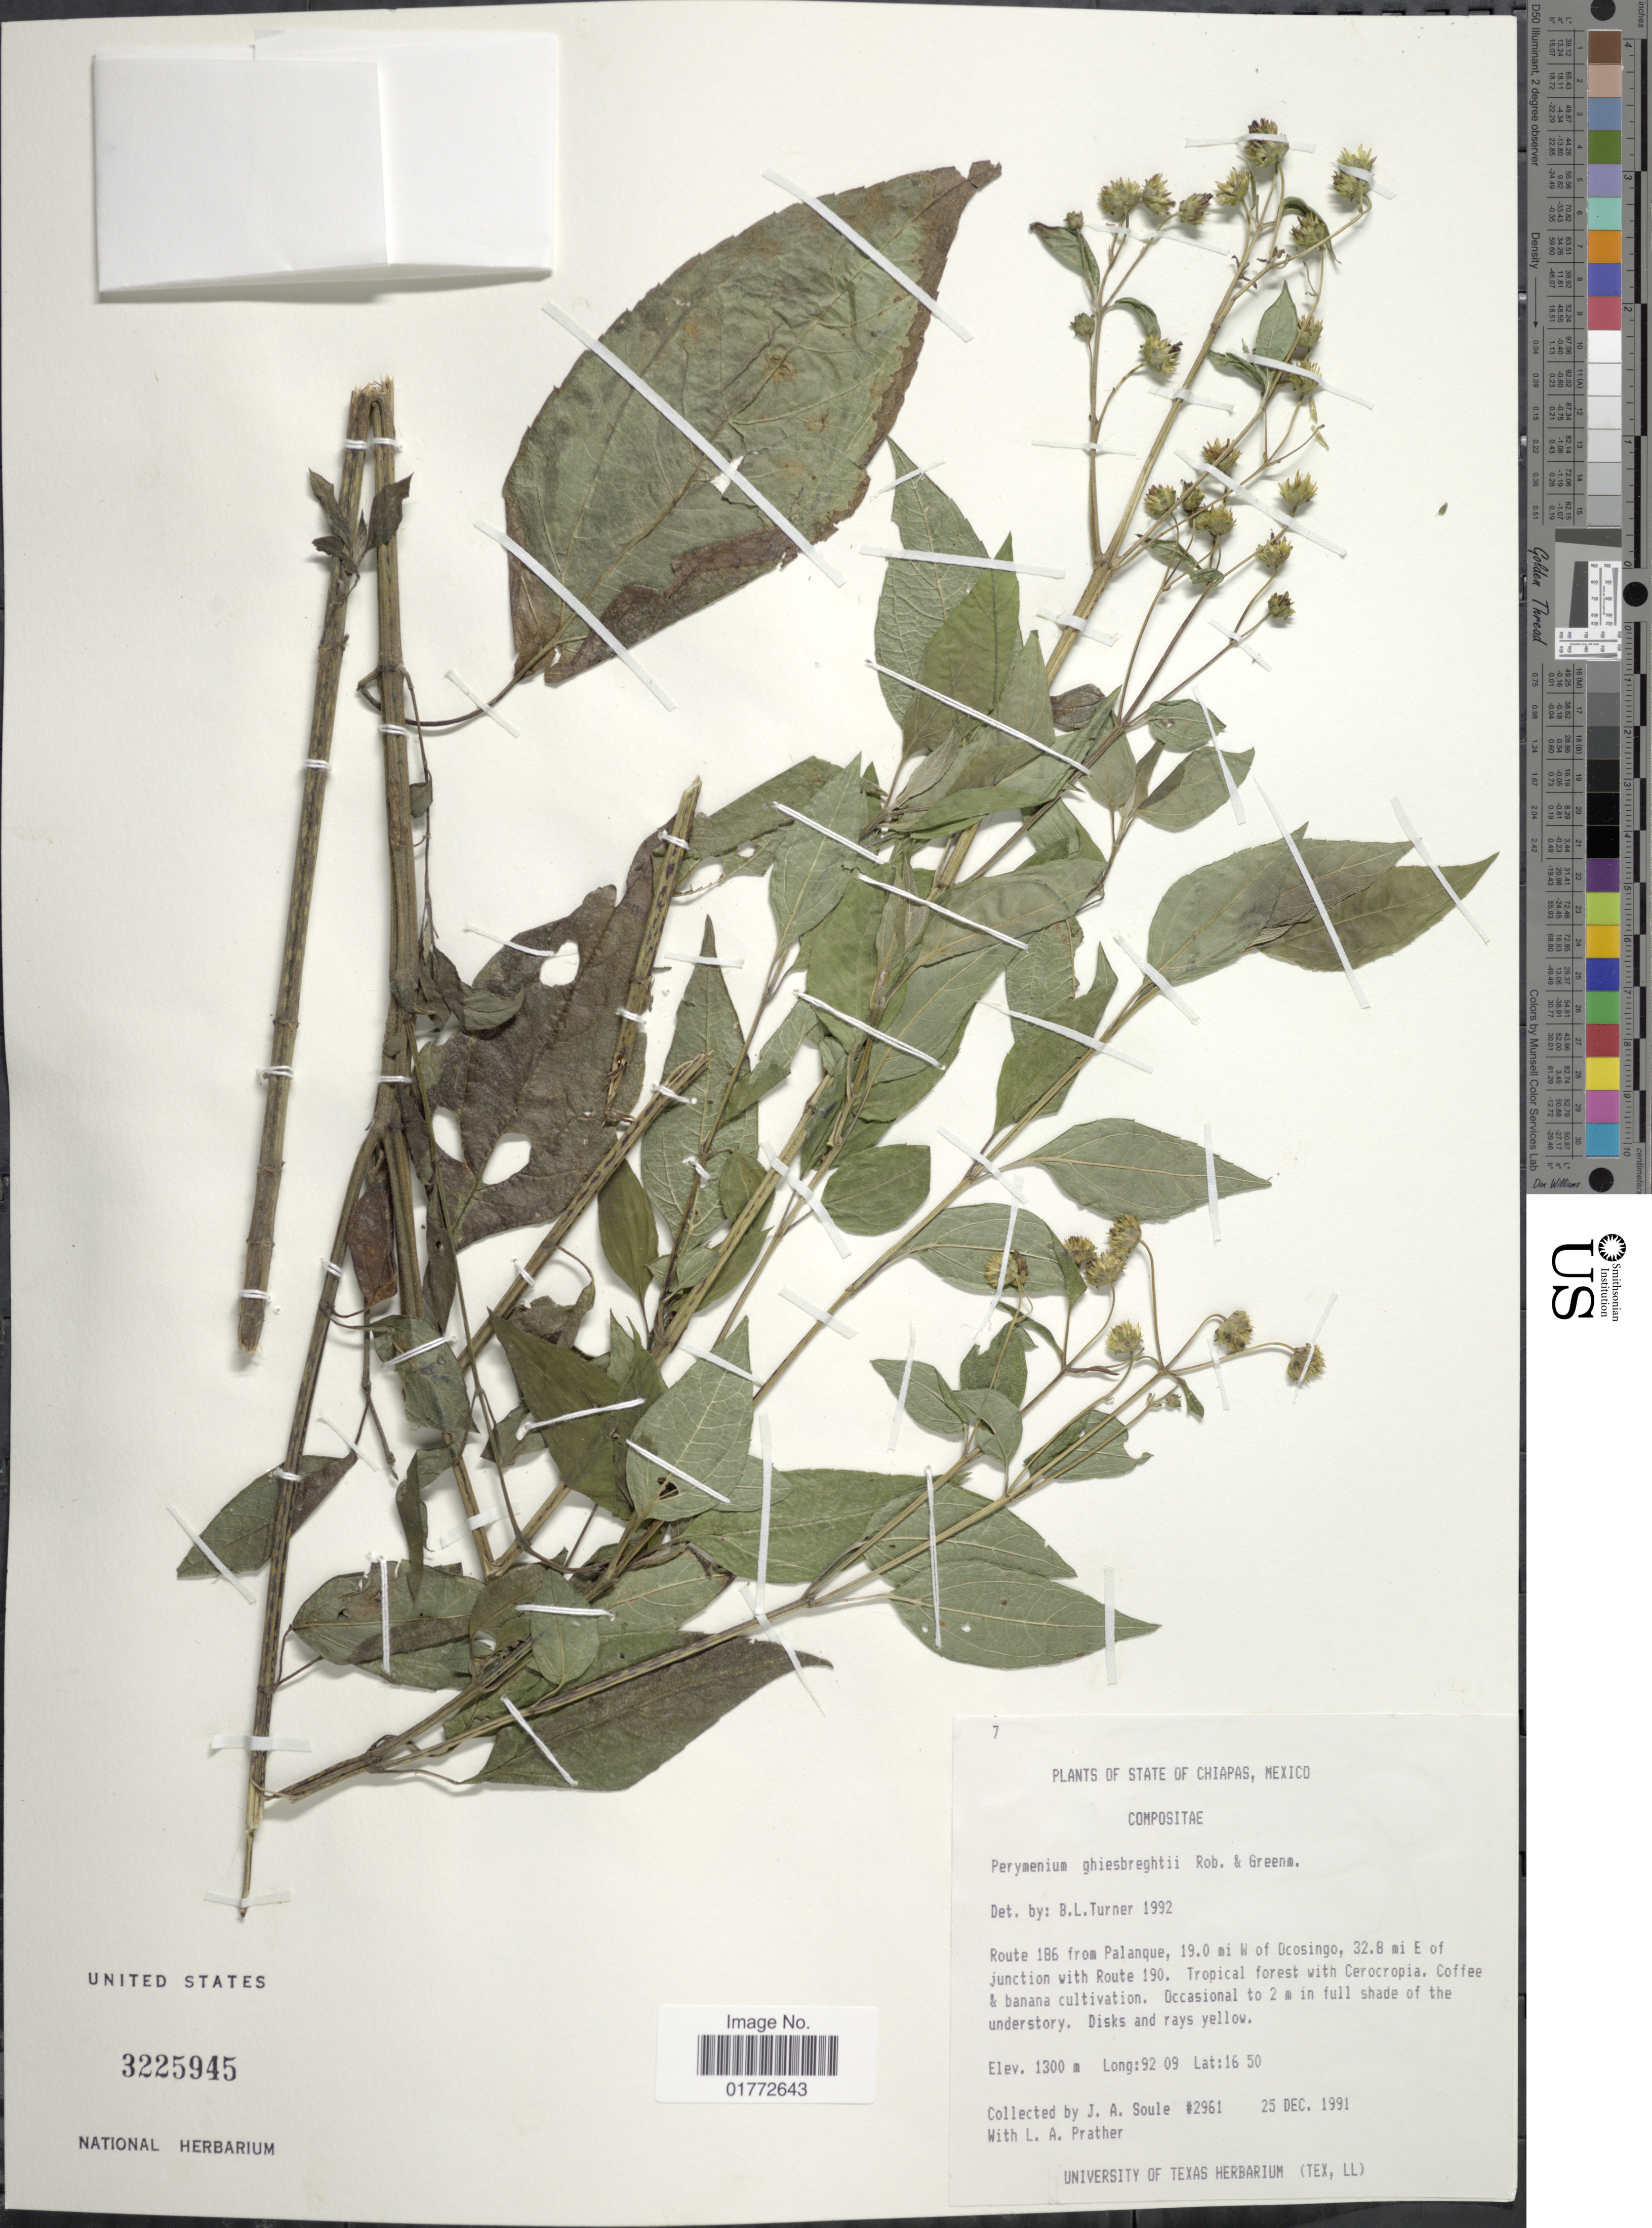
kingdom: Plantae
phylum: Tracheophyta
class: Magnoliopsida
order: Asterales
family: Asteraceae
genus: Perymenium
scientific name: Perymenium ghiesbreghtii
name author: B.L. Rob. & Greenm.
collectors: J. Soule & L. A. Prather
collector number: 2961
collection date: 1991-12-25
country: Mexico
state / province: Chiapas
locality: Route 186 from Palanque, 19.0 mi W of Ocosingo, 32.8 mi E of junction with Route 190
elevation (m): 1300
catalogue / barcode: US 3225945